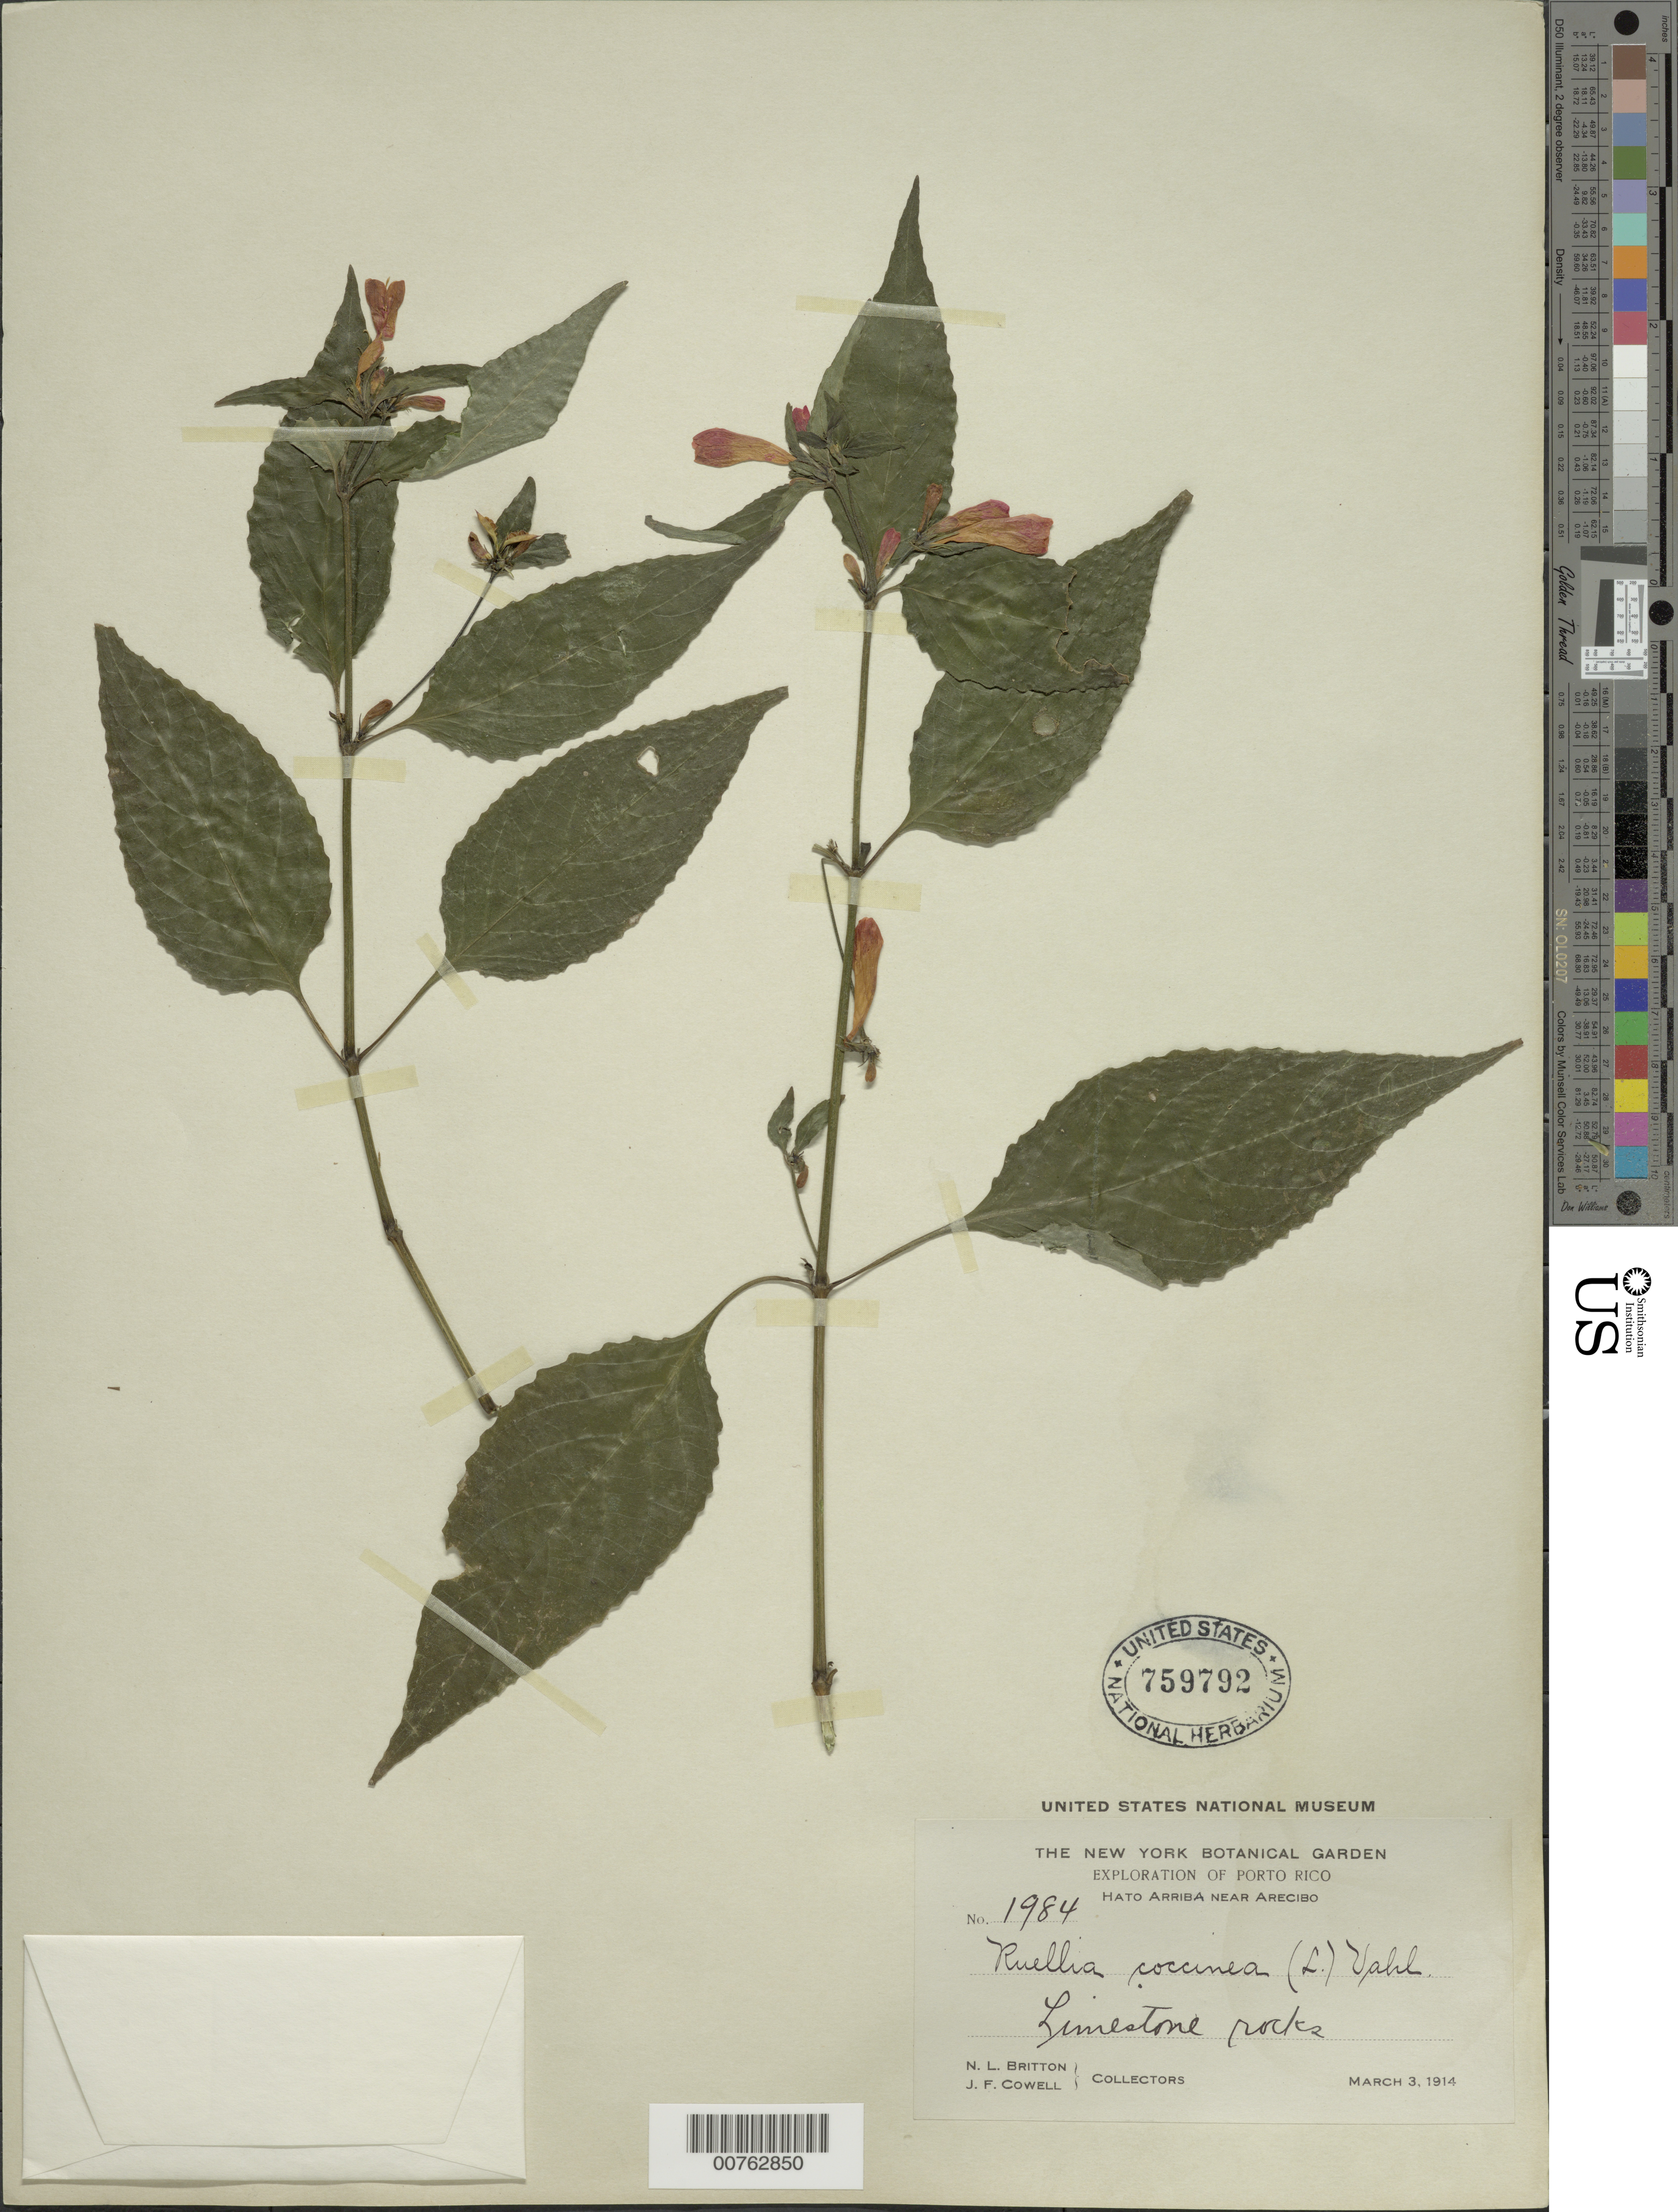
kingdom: Plantae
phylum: Tracheophyta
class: Magnoliopsida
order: Lamiales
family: Acanthaceae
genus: Ruellia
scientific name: Ruellia coccinea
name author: (L.) Vahl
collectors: N. Britton & J. F. Cowell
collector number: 1984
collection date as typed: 03 Mar 1914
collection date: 1914-03-03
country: Puerto Rico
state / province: Arecibo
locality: Hato Arriba near Arecibo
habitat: Limestone rocks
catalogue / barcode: US 759792